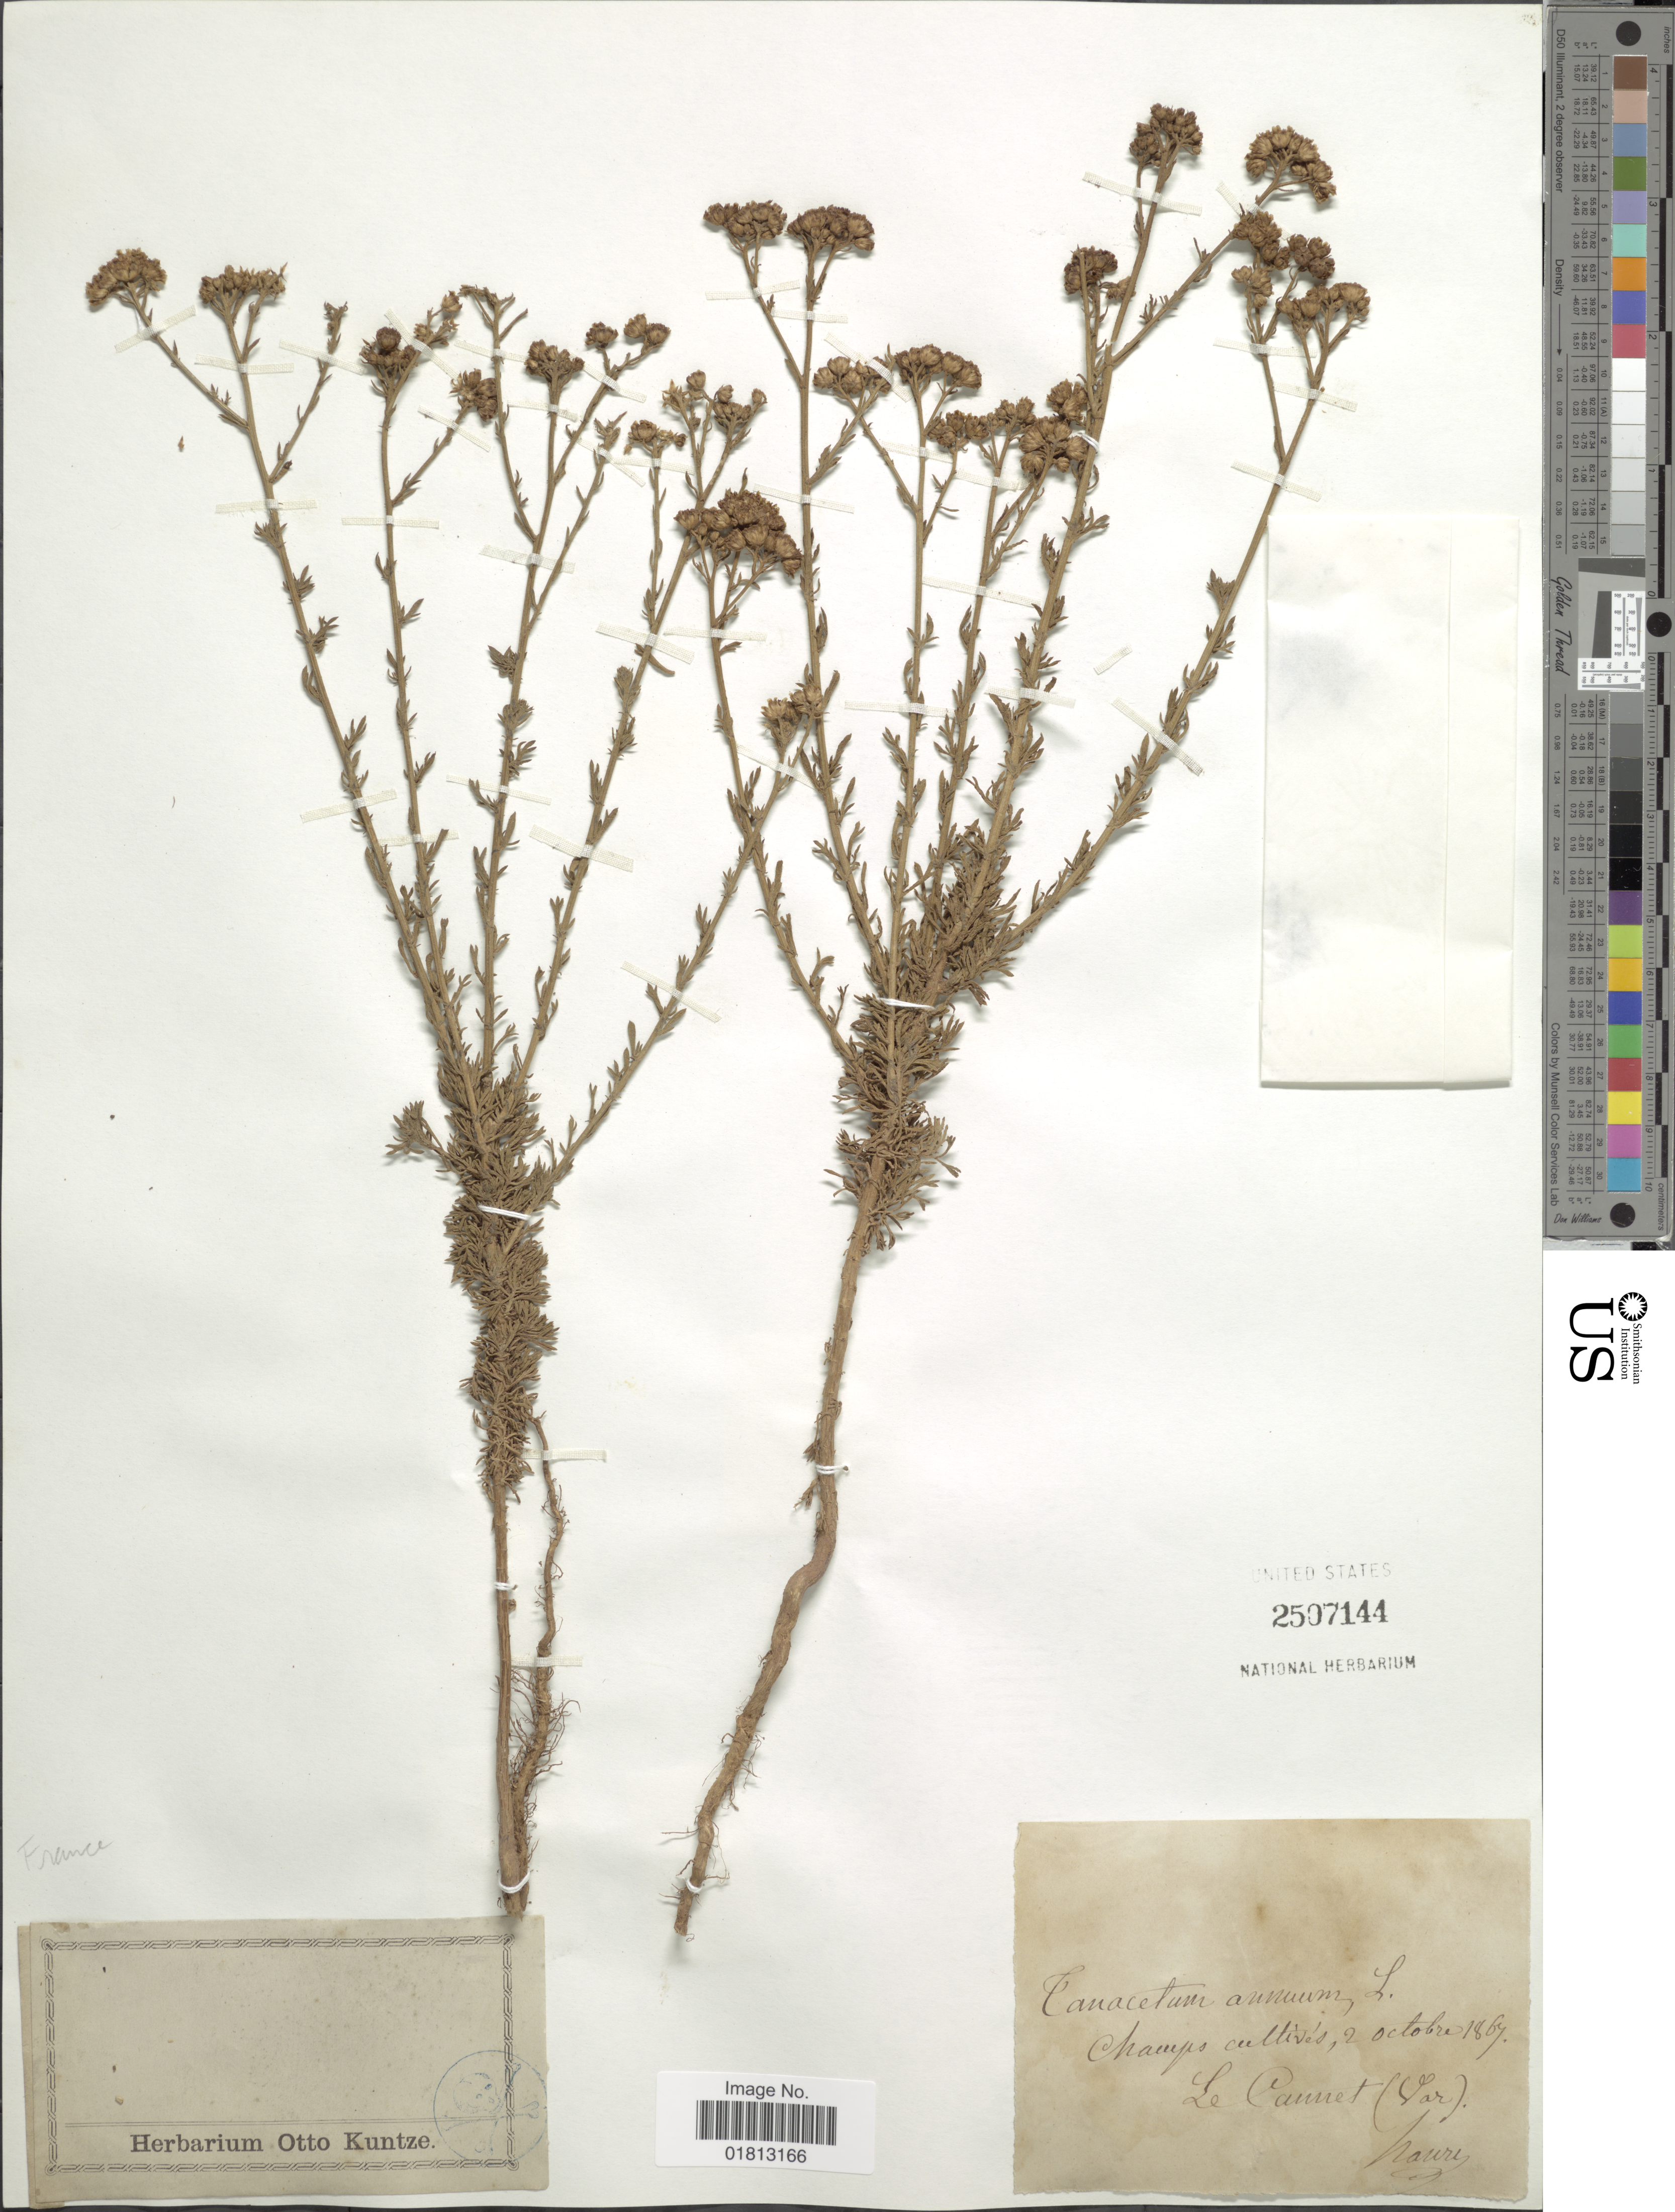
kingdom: Plantae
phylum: Tracheophyta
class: Magnoliopsida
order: Asterales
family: Asteraceae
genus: Tanacetum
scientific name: Tanacetum annum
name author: L.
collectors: Haure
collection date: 1967-10-02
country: France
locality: Champs cultives. Le Cannet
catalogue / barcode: US 2507144